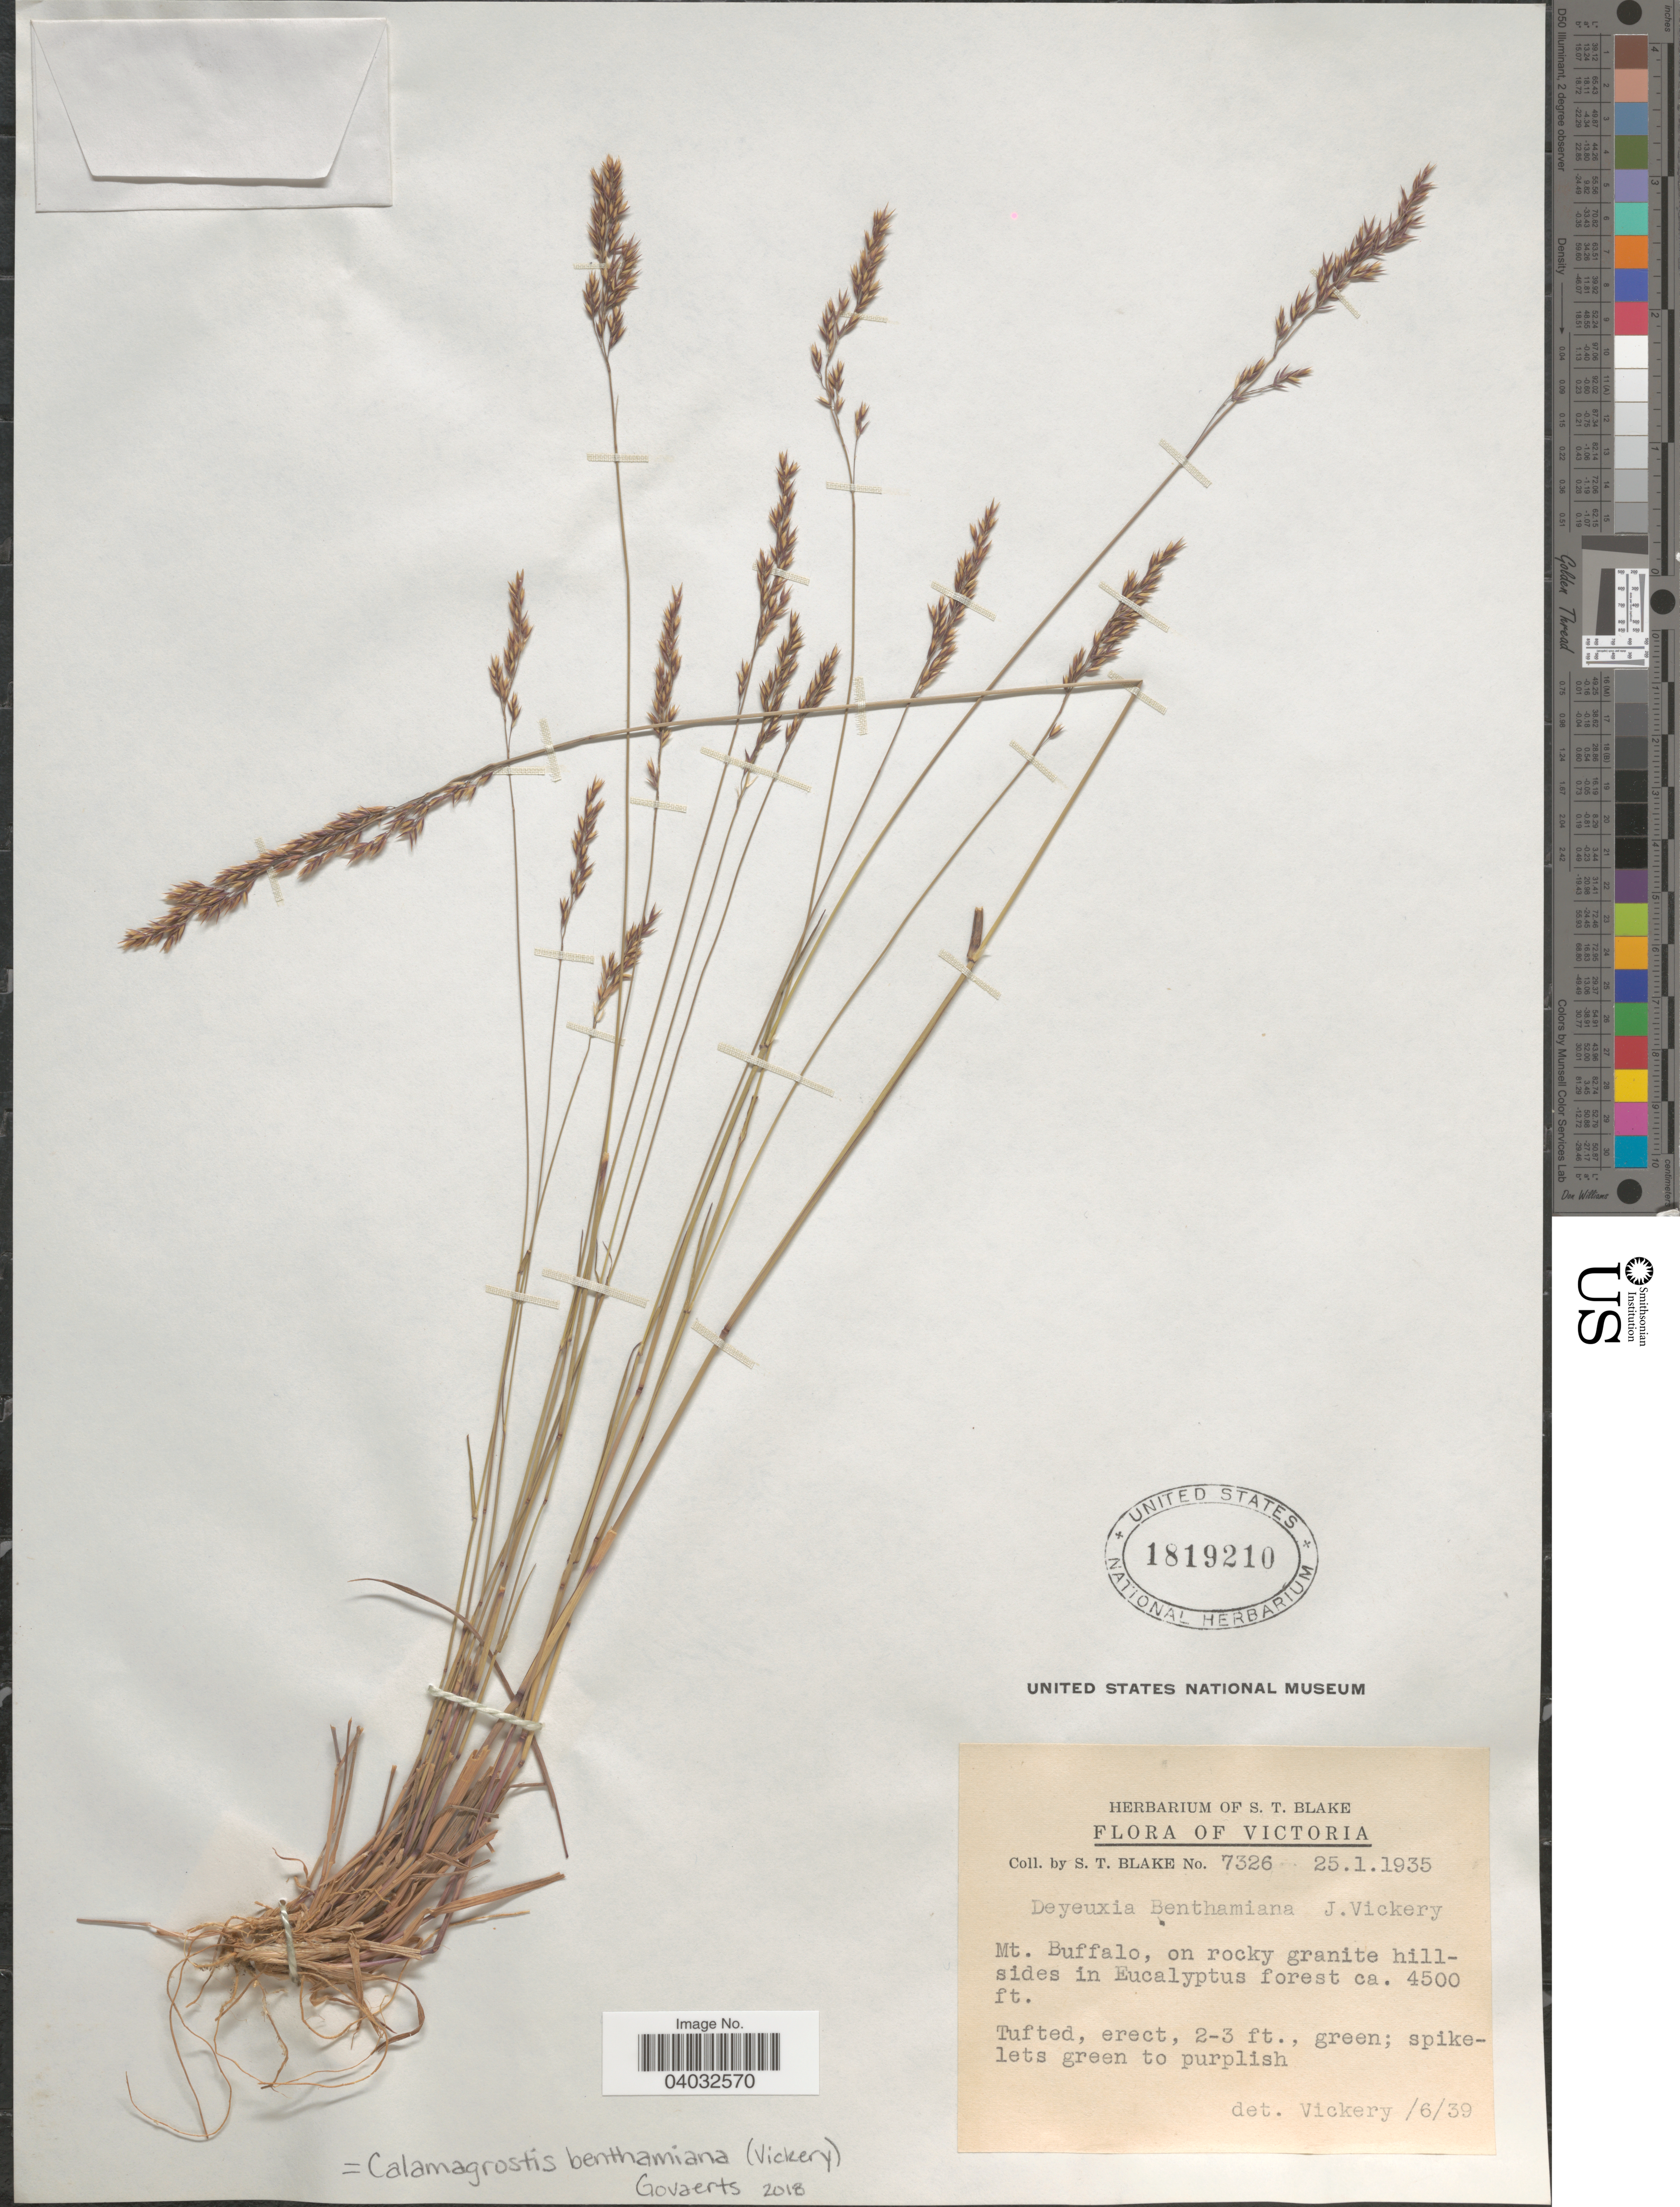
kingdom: Plantae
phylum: Tracheophyta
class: Liliopsida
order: Poales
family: Poaceae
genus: Calamagrostis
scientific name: Calamagrostis benthamiana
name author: (Vickery) Govaerts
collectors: S. T. Blake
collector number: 7326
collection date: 1935-01-25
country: Australia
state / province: Victoria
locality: Mt. Buffalo, on rocky granite hillsides in Eucalyptus forest.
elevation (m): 1372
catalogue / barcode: US 1819210